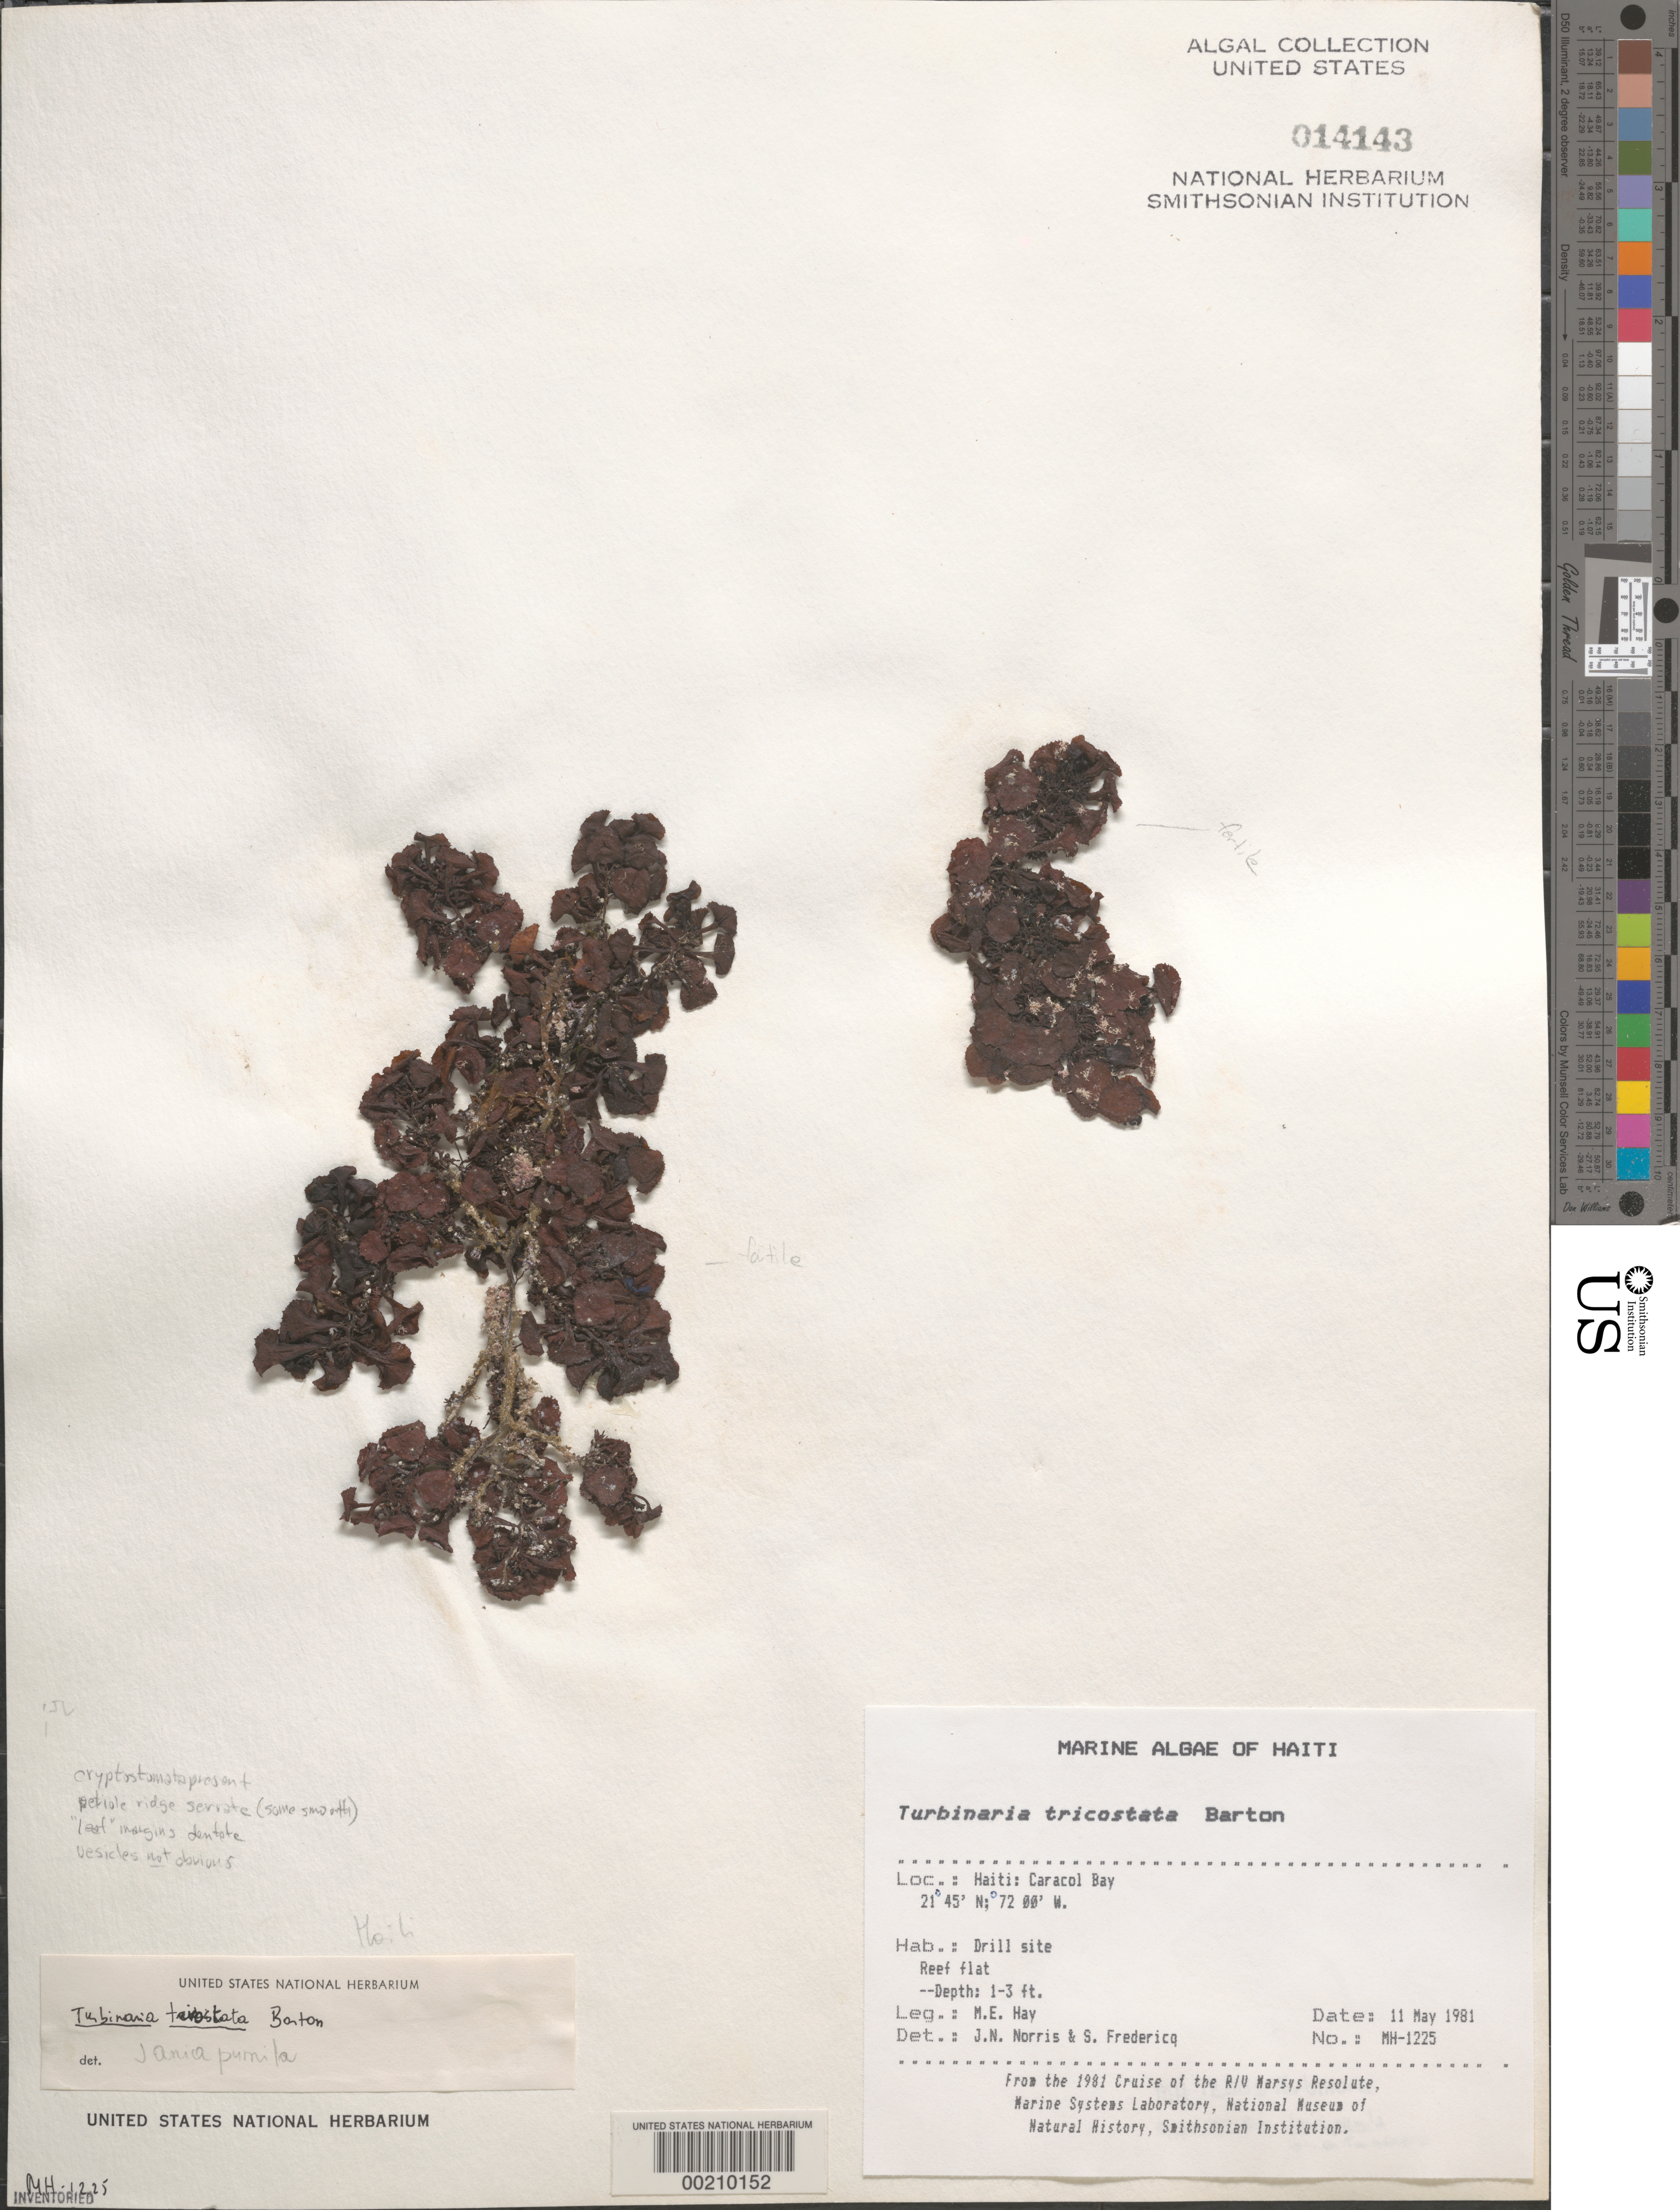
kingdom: Chromista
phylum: Ochrophyta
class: Phaeophyceae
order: Fucales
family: Sargassaceae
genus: Turbinaria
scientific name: Turbinaria tricostata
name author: E.S. Barton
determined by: Norris, J. N.; Fredericq, S.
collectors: M. E. Hay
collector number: MEH-1225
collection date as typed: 11 May 1981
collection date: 1981-05-11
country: Haiti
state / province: Nord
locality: Caracol Bay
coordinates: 21 45'N, 72 00'W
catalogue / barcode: US 14143